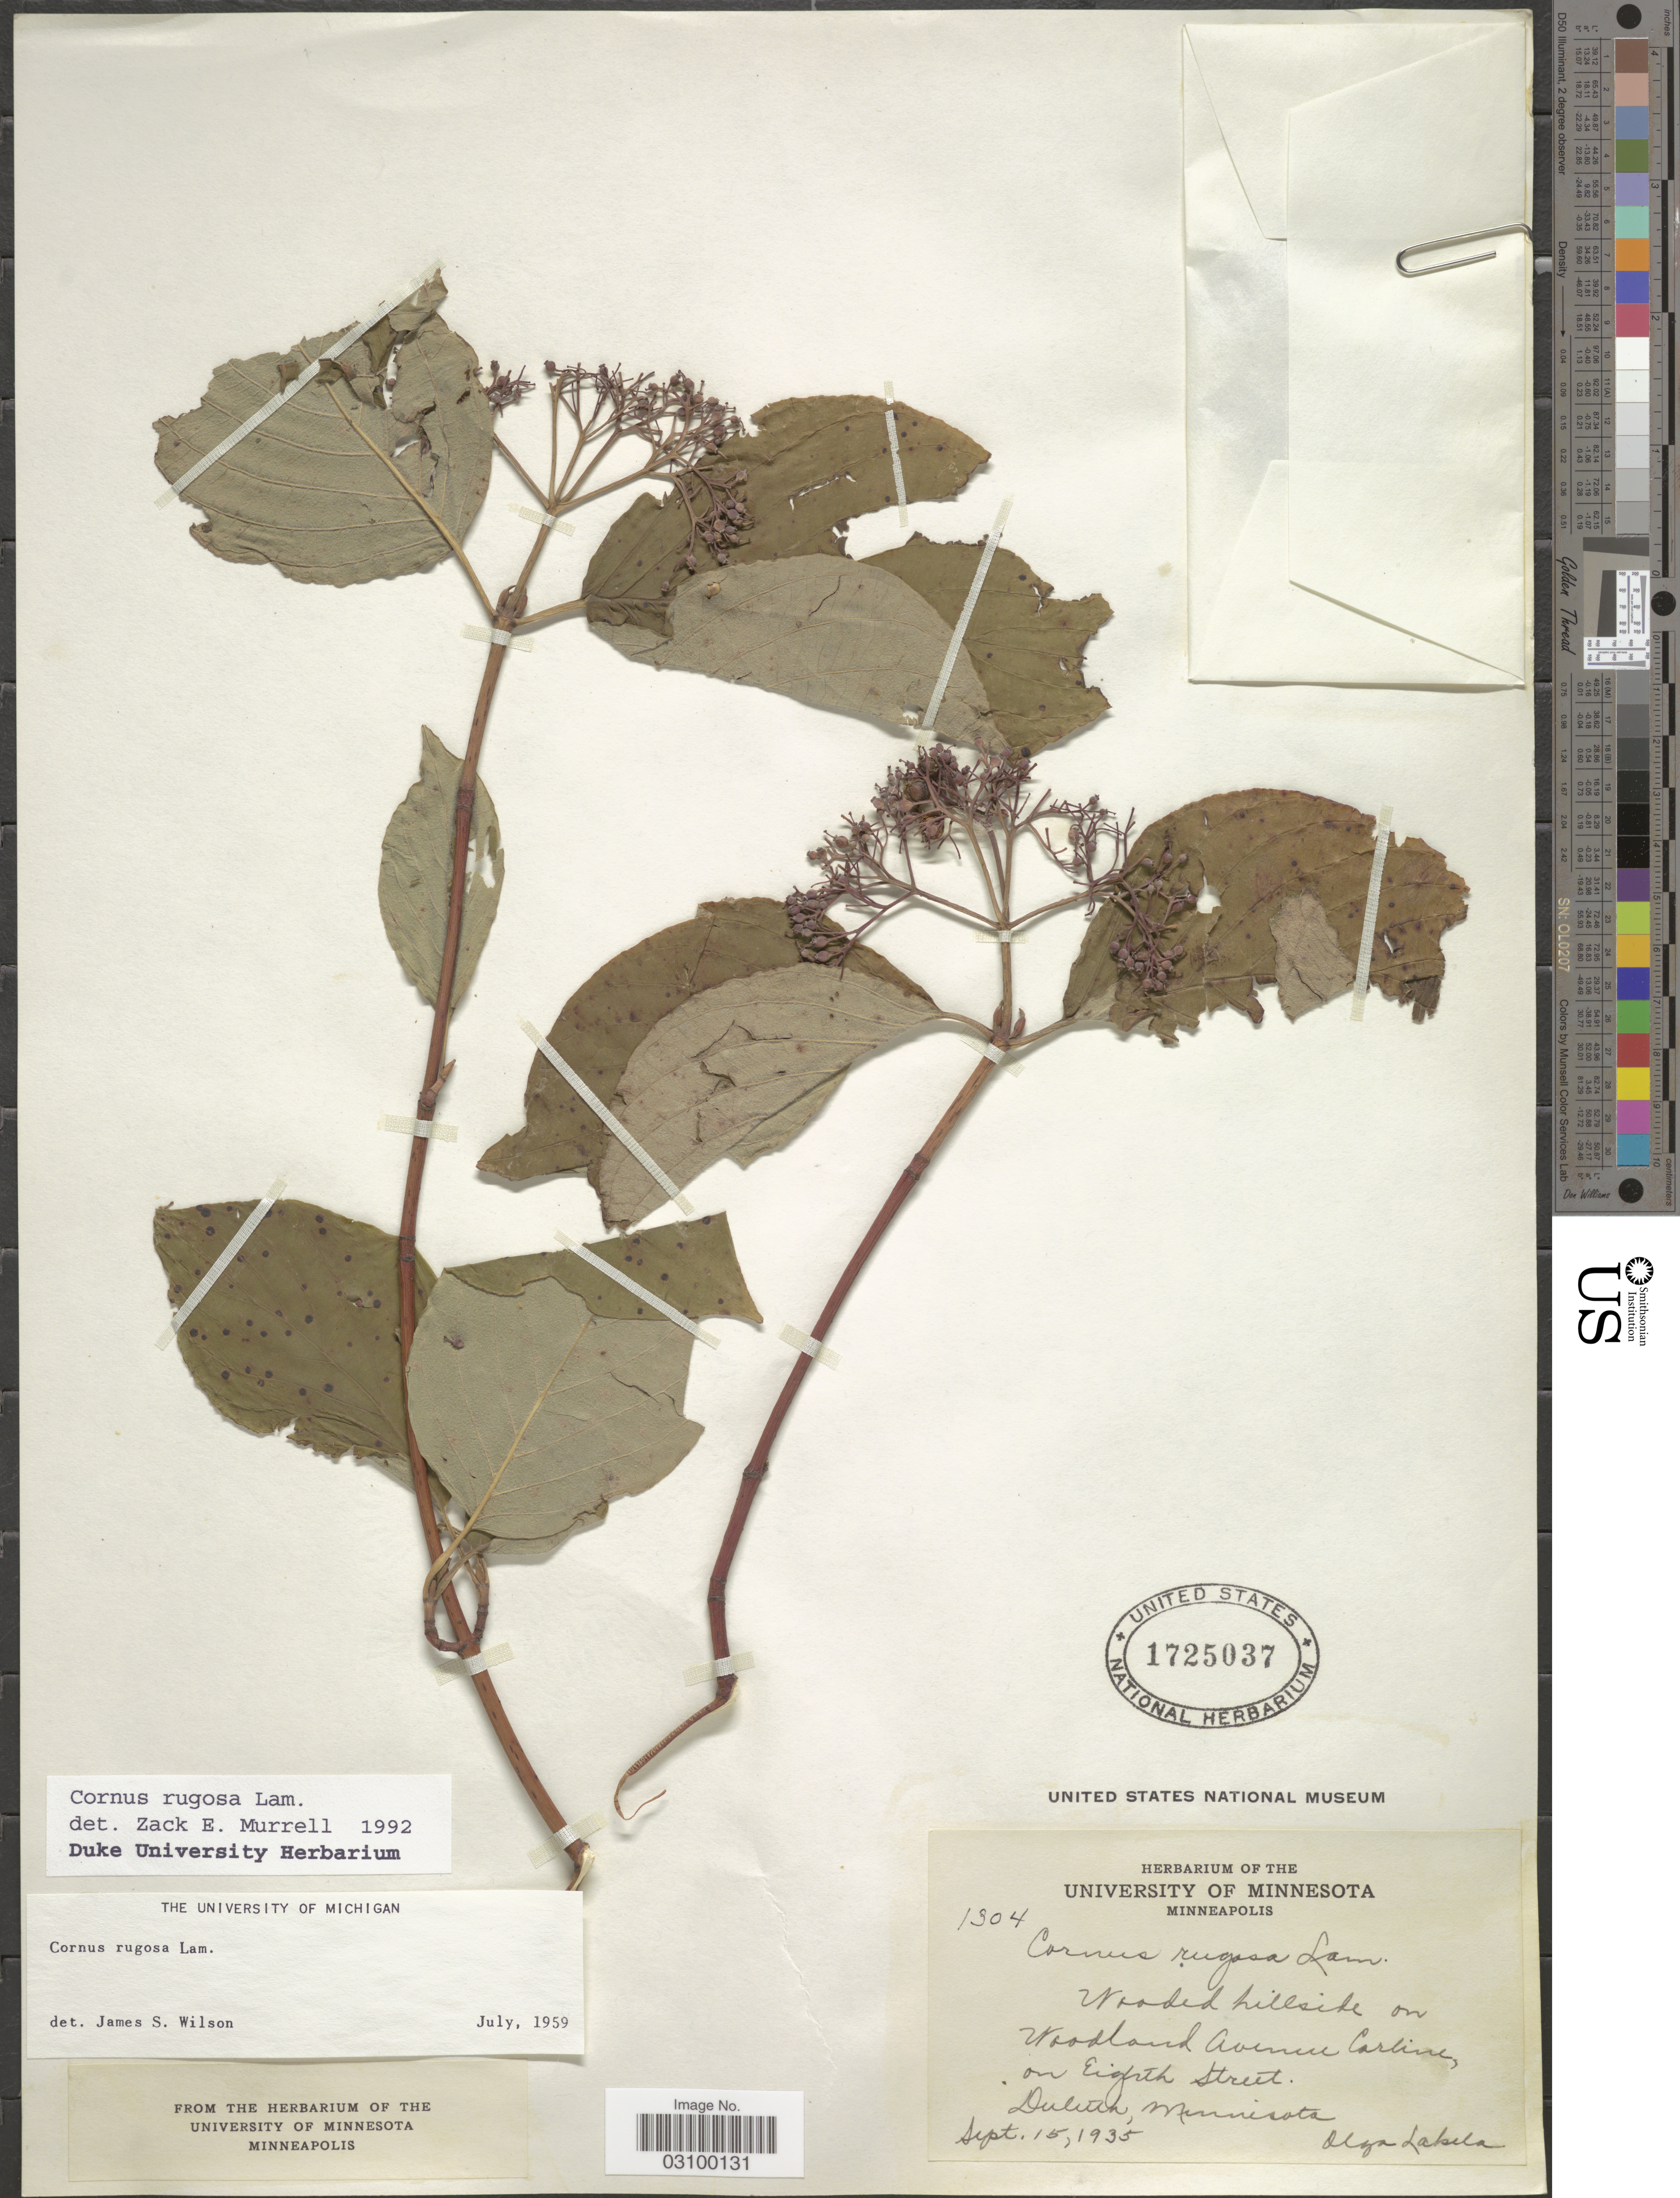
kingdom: Plantae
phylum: Tracheophyta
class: Magnoliopsida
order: Cornales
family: Cornaceae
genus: Cornus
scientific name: Cornus rugosa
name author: Lam.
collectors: O. K. Lakela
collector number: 1304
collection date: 1935-09-15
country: United States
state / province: Minnesota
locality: Woodland Avenue Carline, on Eighth Street. Duluth.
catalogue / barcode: US 1725037